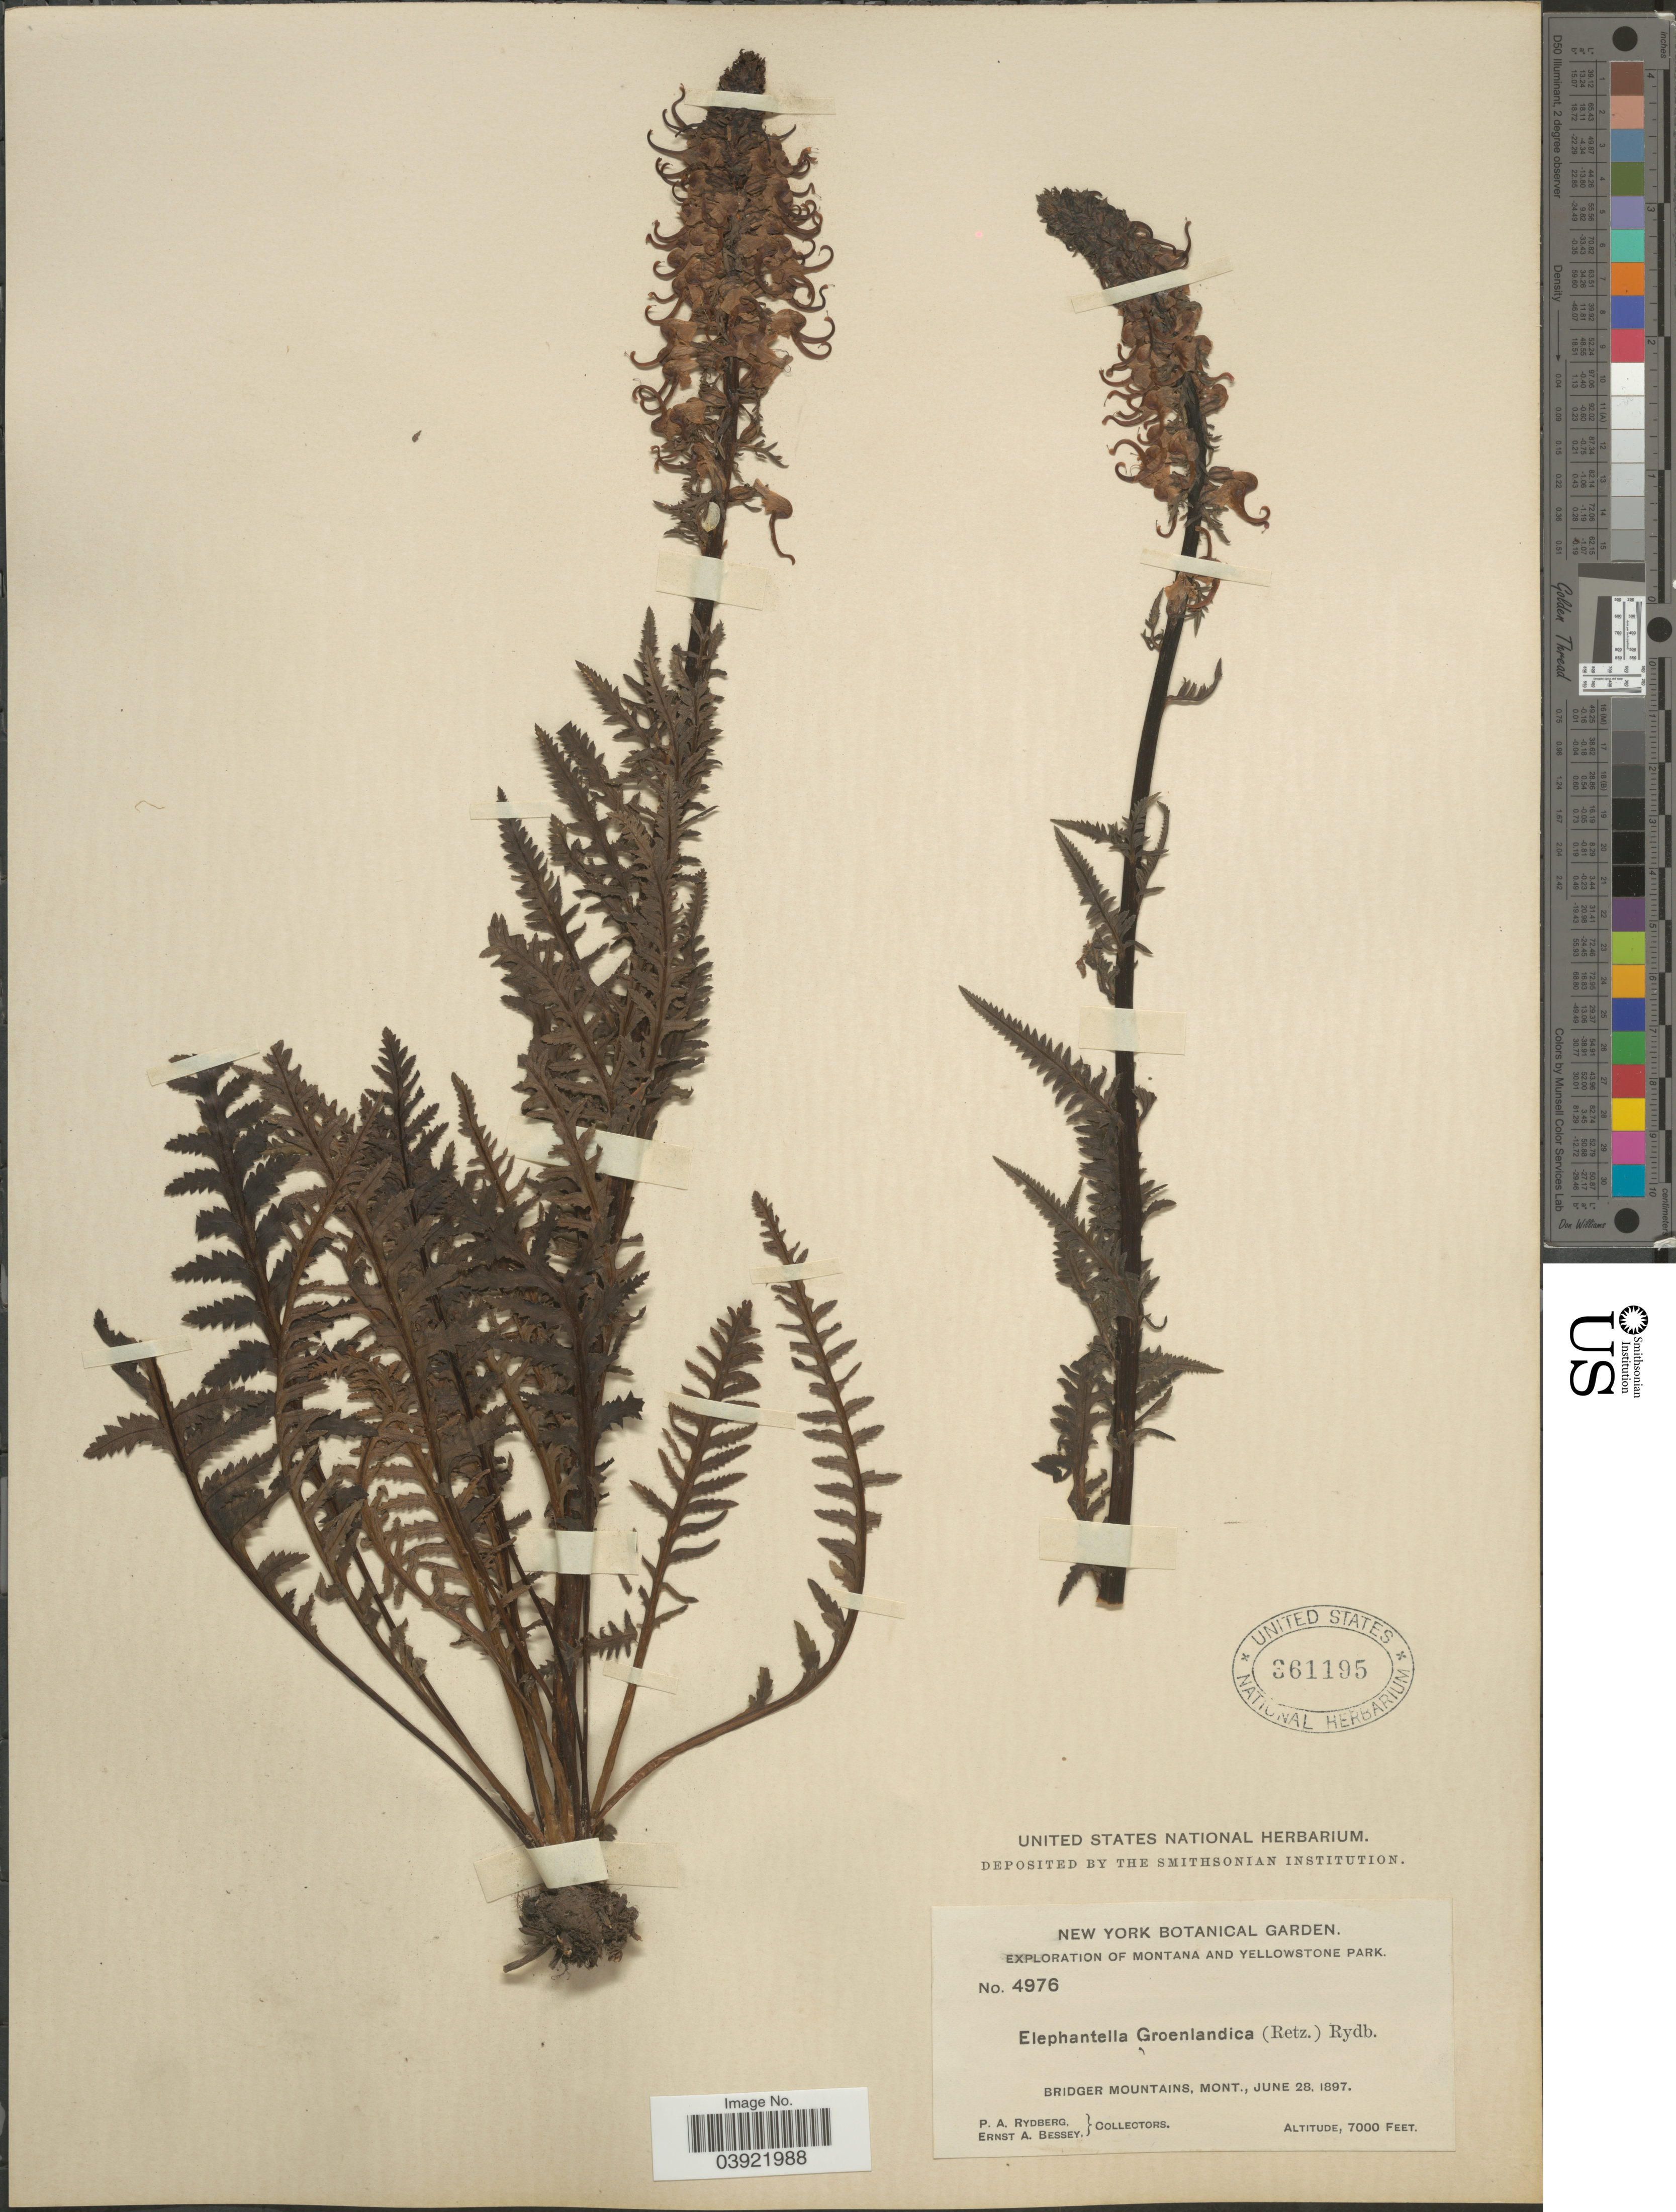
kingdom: Plantae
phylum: Tracheophyta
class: Magnoliopsida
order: Lamiales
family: Orobanchaceae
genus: Pedicularis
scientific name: Pedicularis groenlandica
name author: Retz.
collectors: P. A. Rydberg & E. A. Bessey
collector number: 4976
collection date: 1897-06-28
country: United States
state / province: Montana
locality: Yellowstone Park. Bridger Mountains.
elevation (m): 2134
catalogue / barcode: US 361195